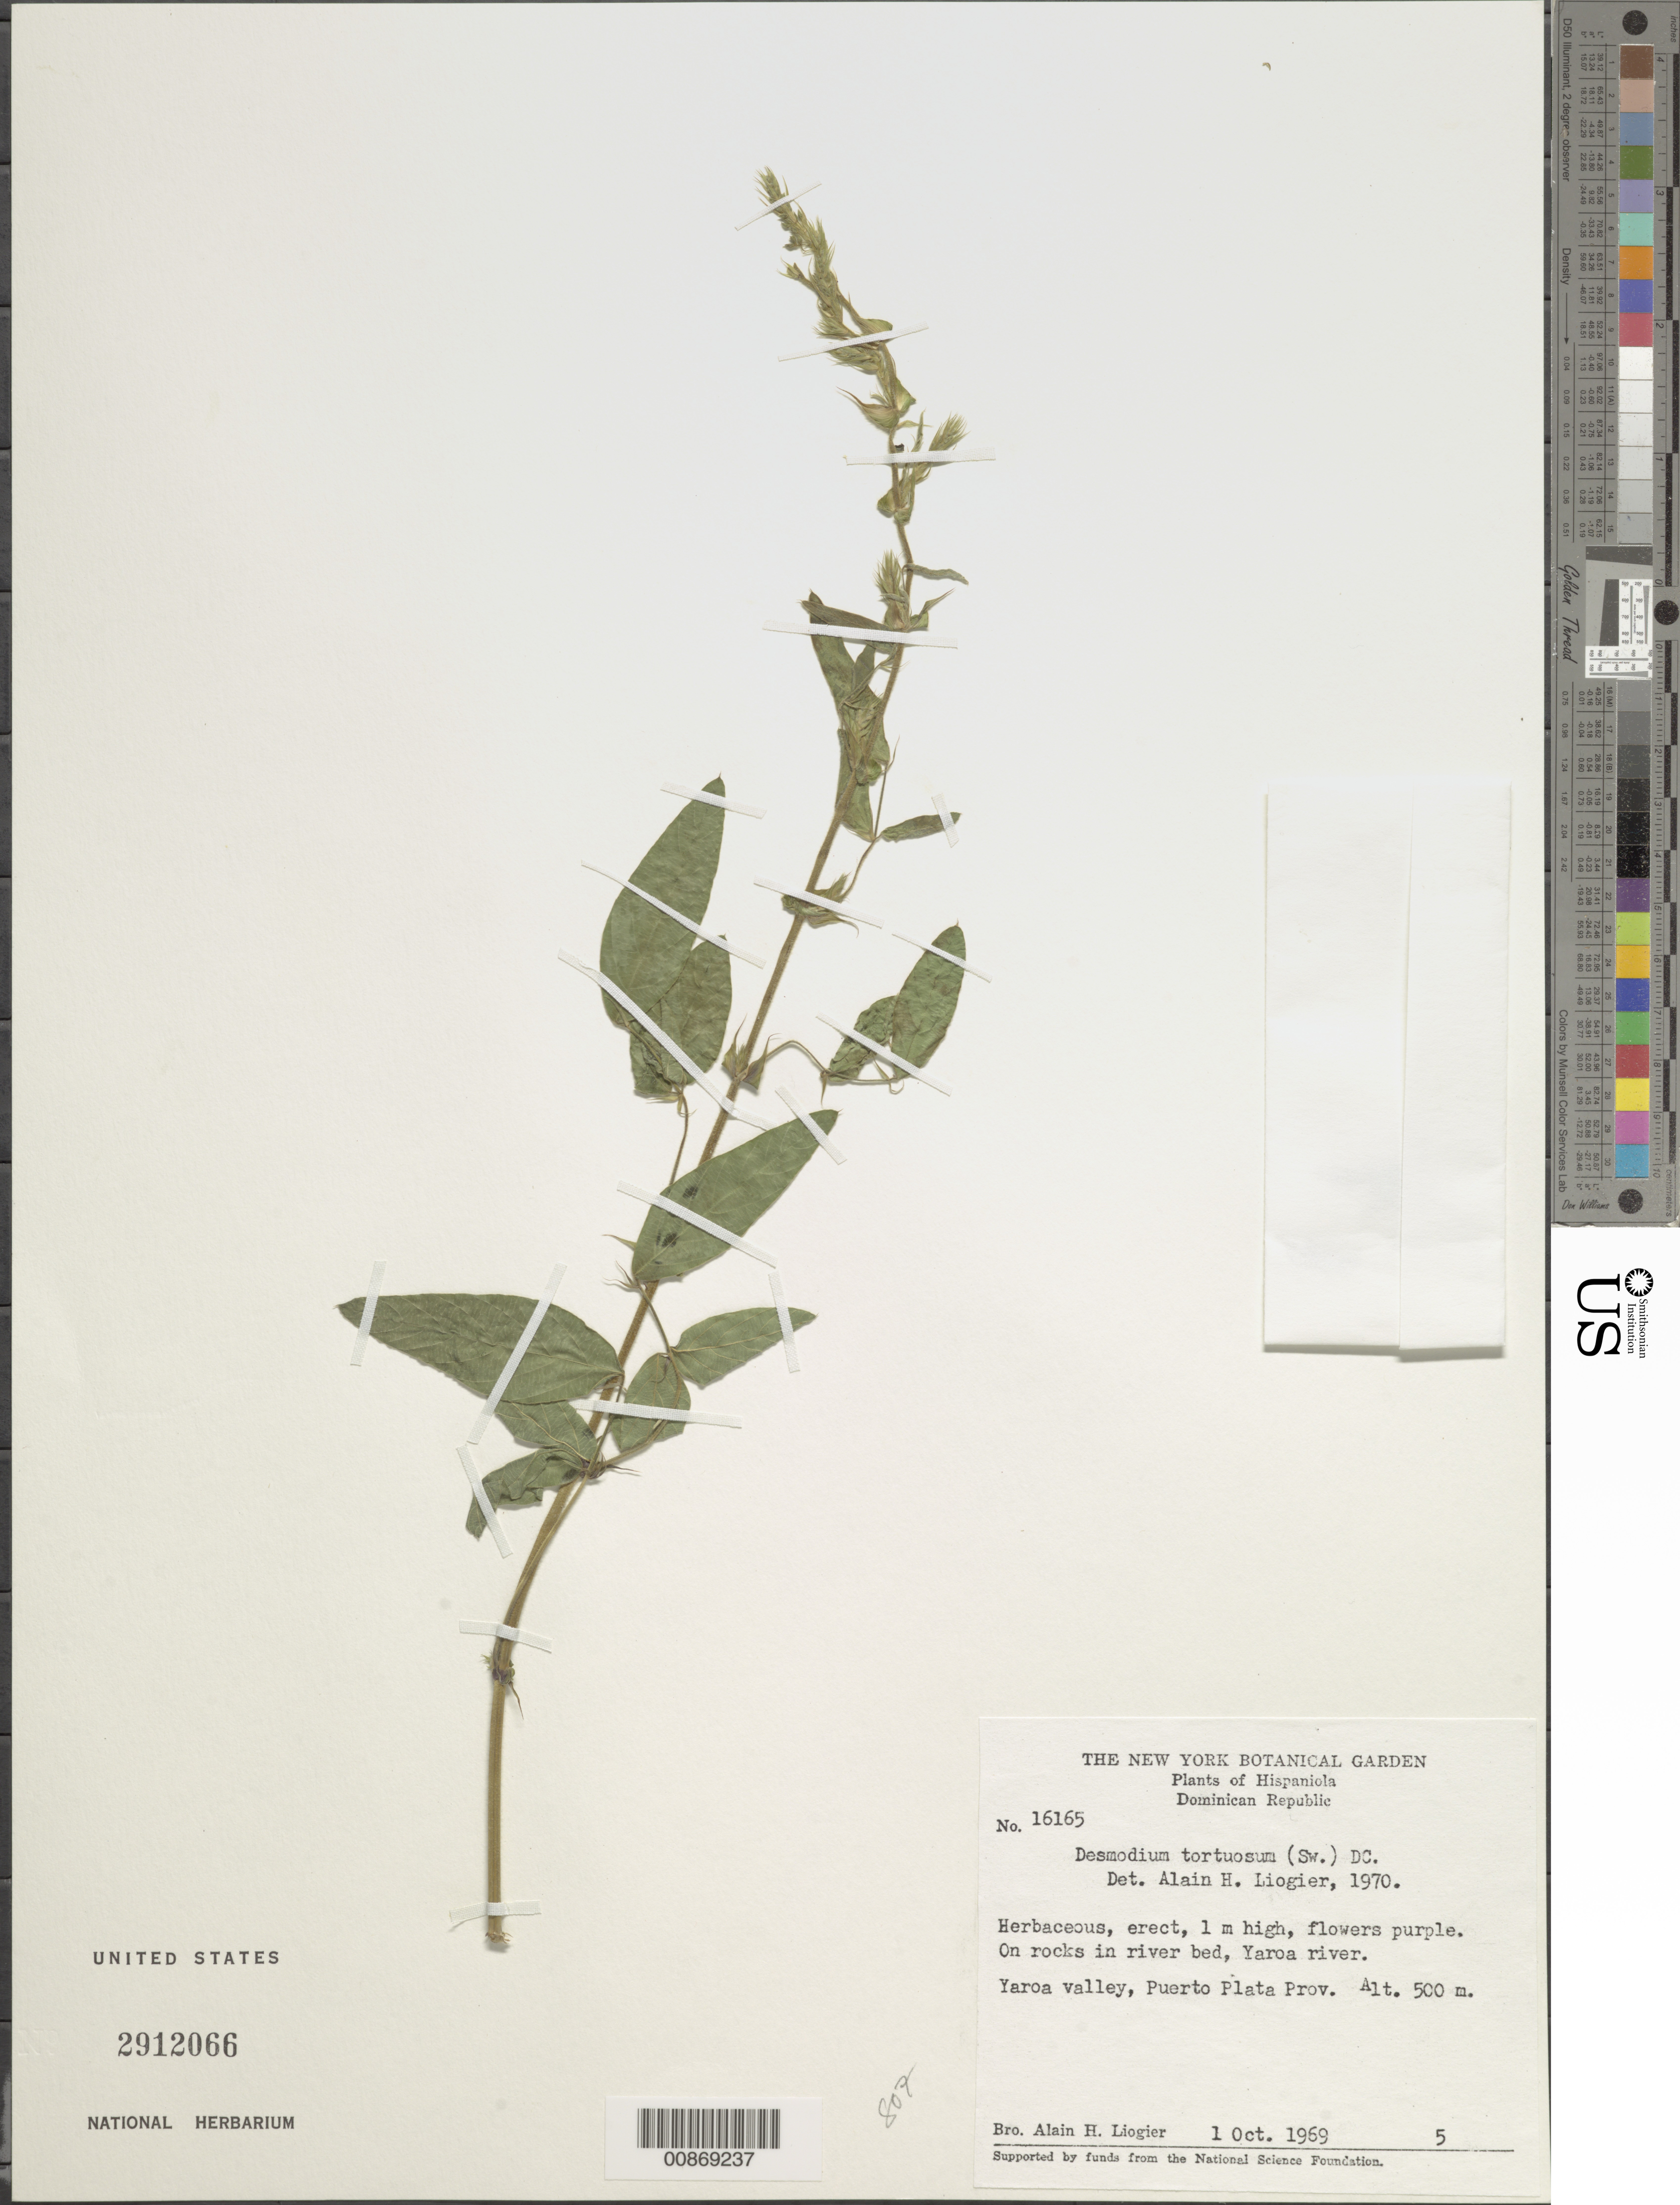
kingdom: Plantae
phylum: Tracheophyta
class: Magnoliopsida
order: Fabales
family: Fabaceae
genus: Desmodium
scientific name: Desmodium tortuosum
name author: (Sw.) DC.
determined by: Liogier, Alain H.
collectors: A. H. Liogier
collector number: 16165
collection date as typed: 01 Oct 1969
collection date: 1969-10-01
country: Dominican Republic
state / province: Puerto Plata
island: Hispaniola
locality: Yaroa River, Yaroa Valley.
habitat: On rocks in river bed.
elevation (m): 500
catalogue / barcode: US 2912066